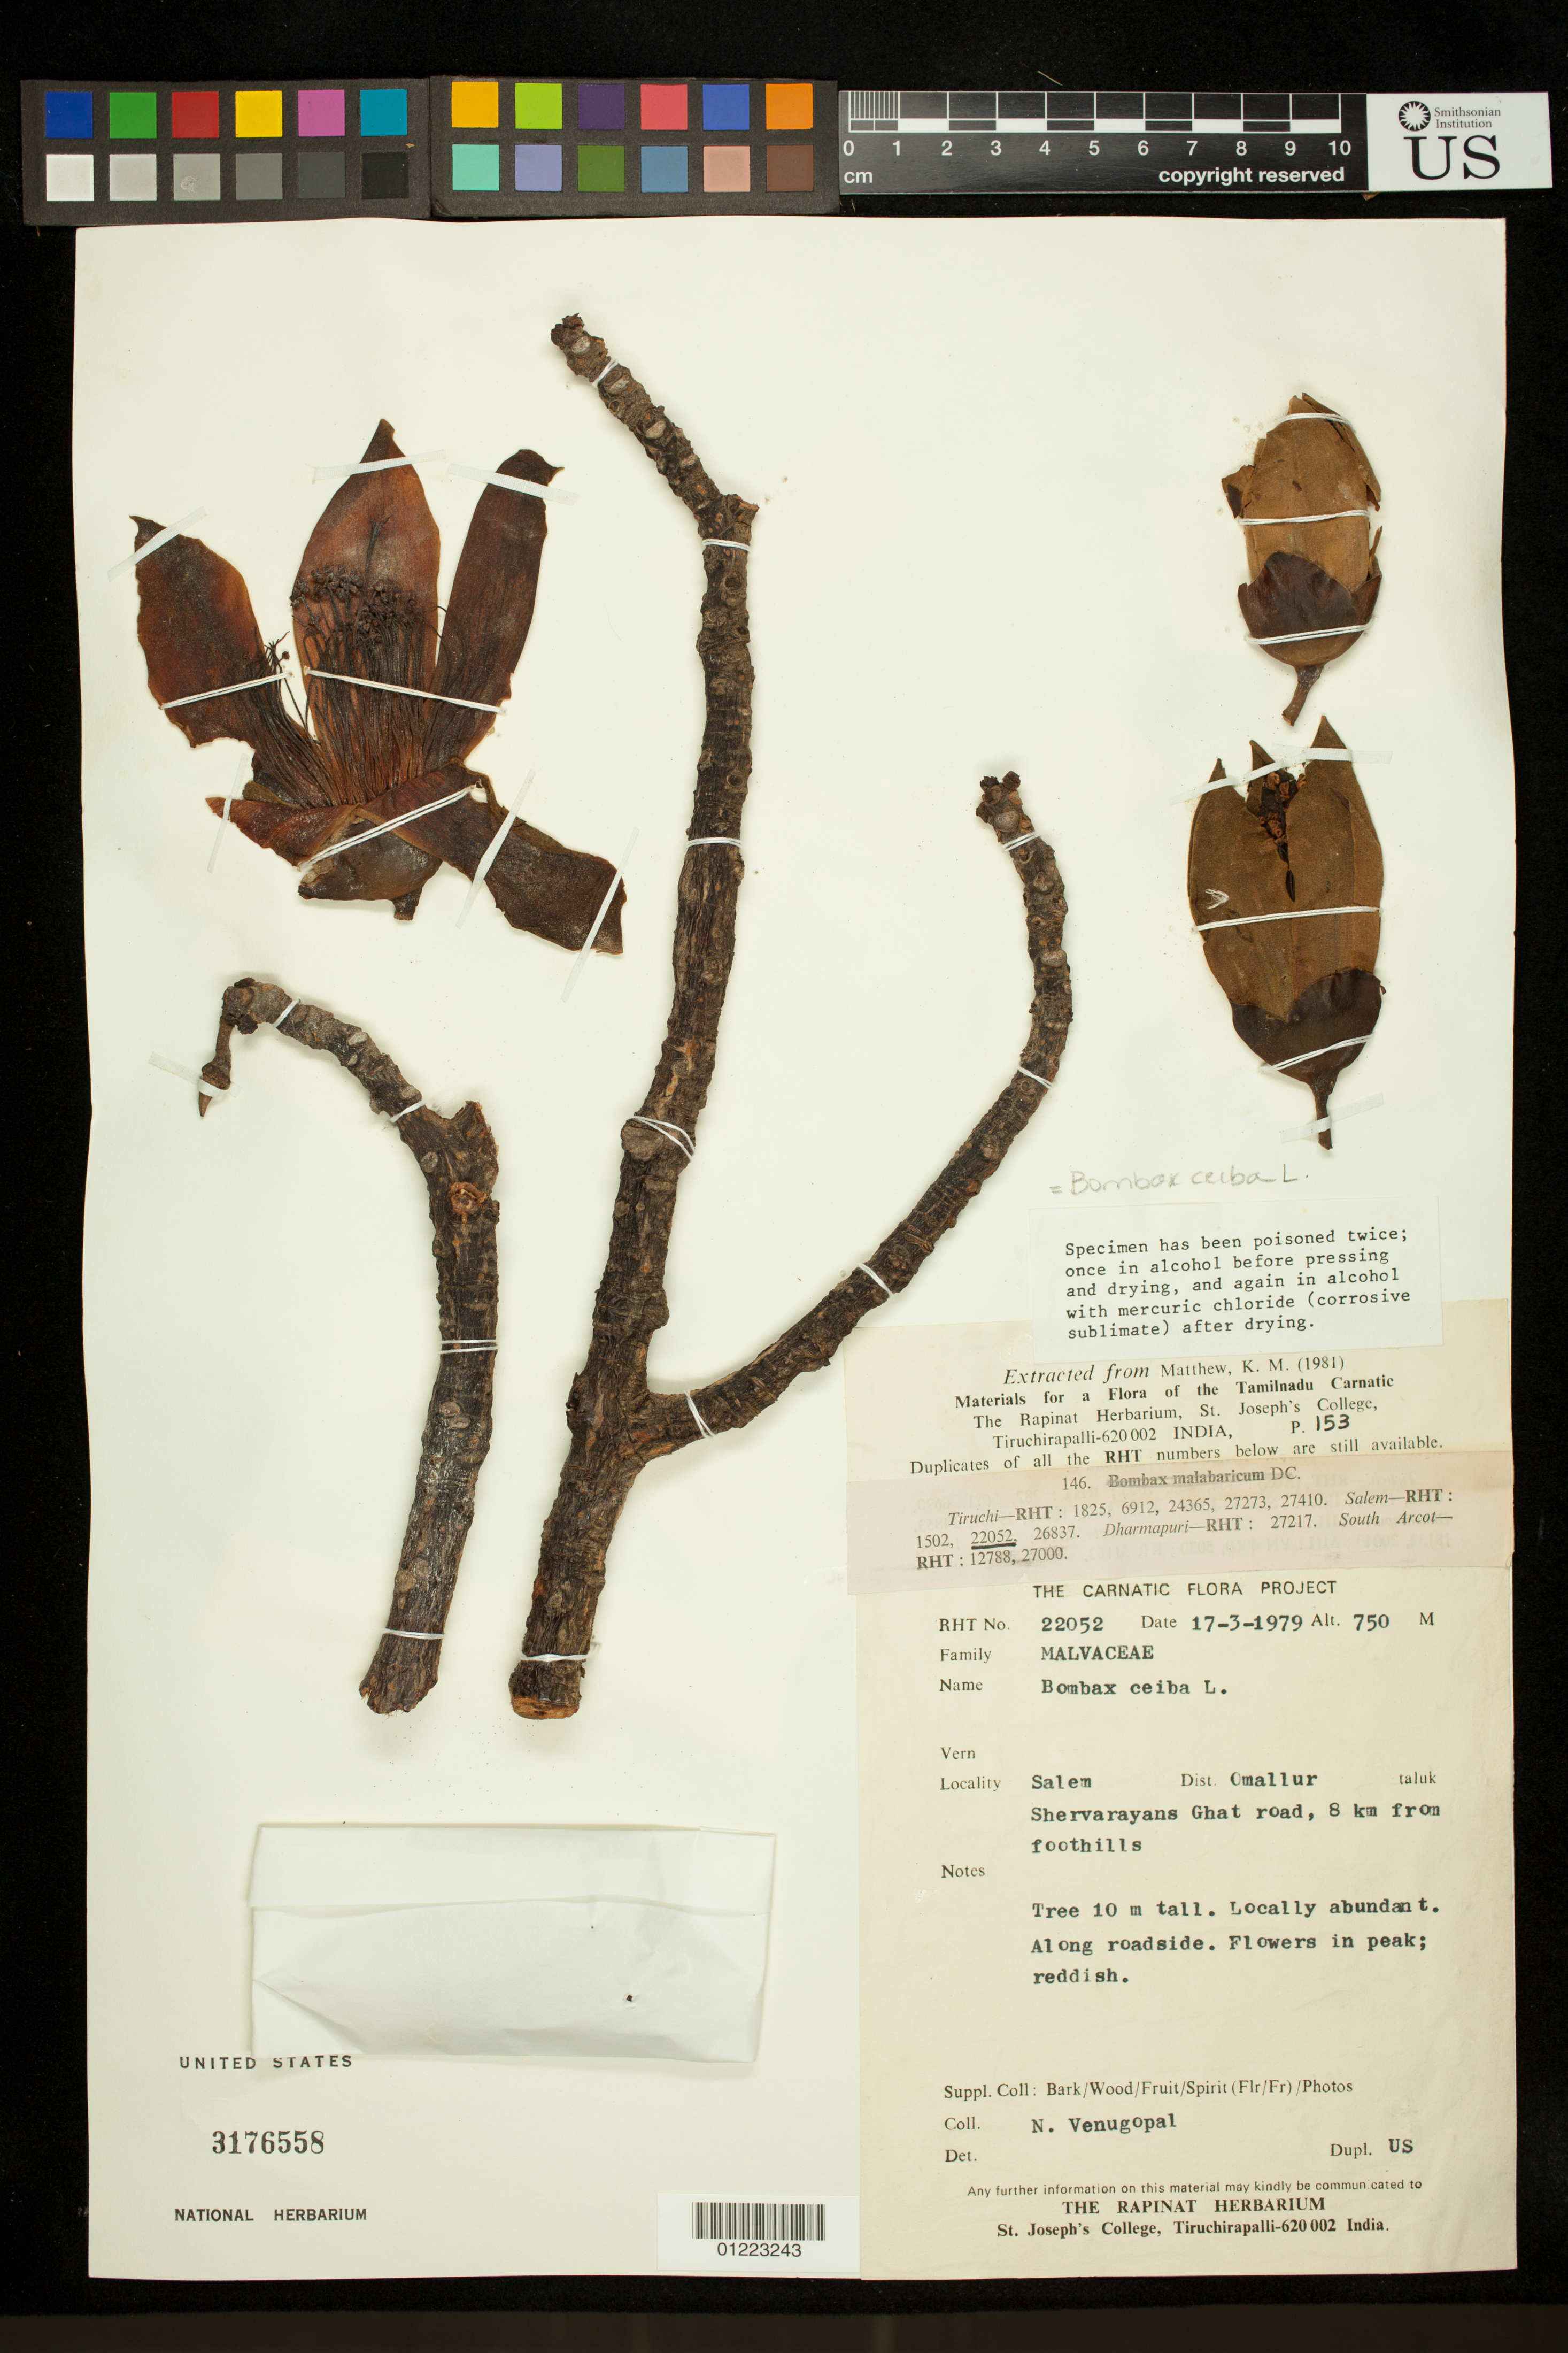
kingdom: Plantae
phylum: Tracheophyta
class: Magnoliopsida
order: Malvales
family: Malvaceae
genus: Bombax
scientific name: Bombax ceiba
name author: L.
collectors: N. Venugopal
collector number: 22052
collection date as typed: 3/17/1979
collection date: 1979-03-17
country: India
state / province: Kerala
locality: Salem, Dist. Omallur. Shervarayans Ghat road, 8 km from foothills. Locally abundant. Along roadside.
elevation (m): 750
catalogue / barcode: US 3176558